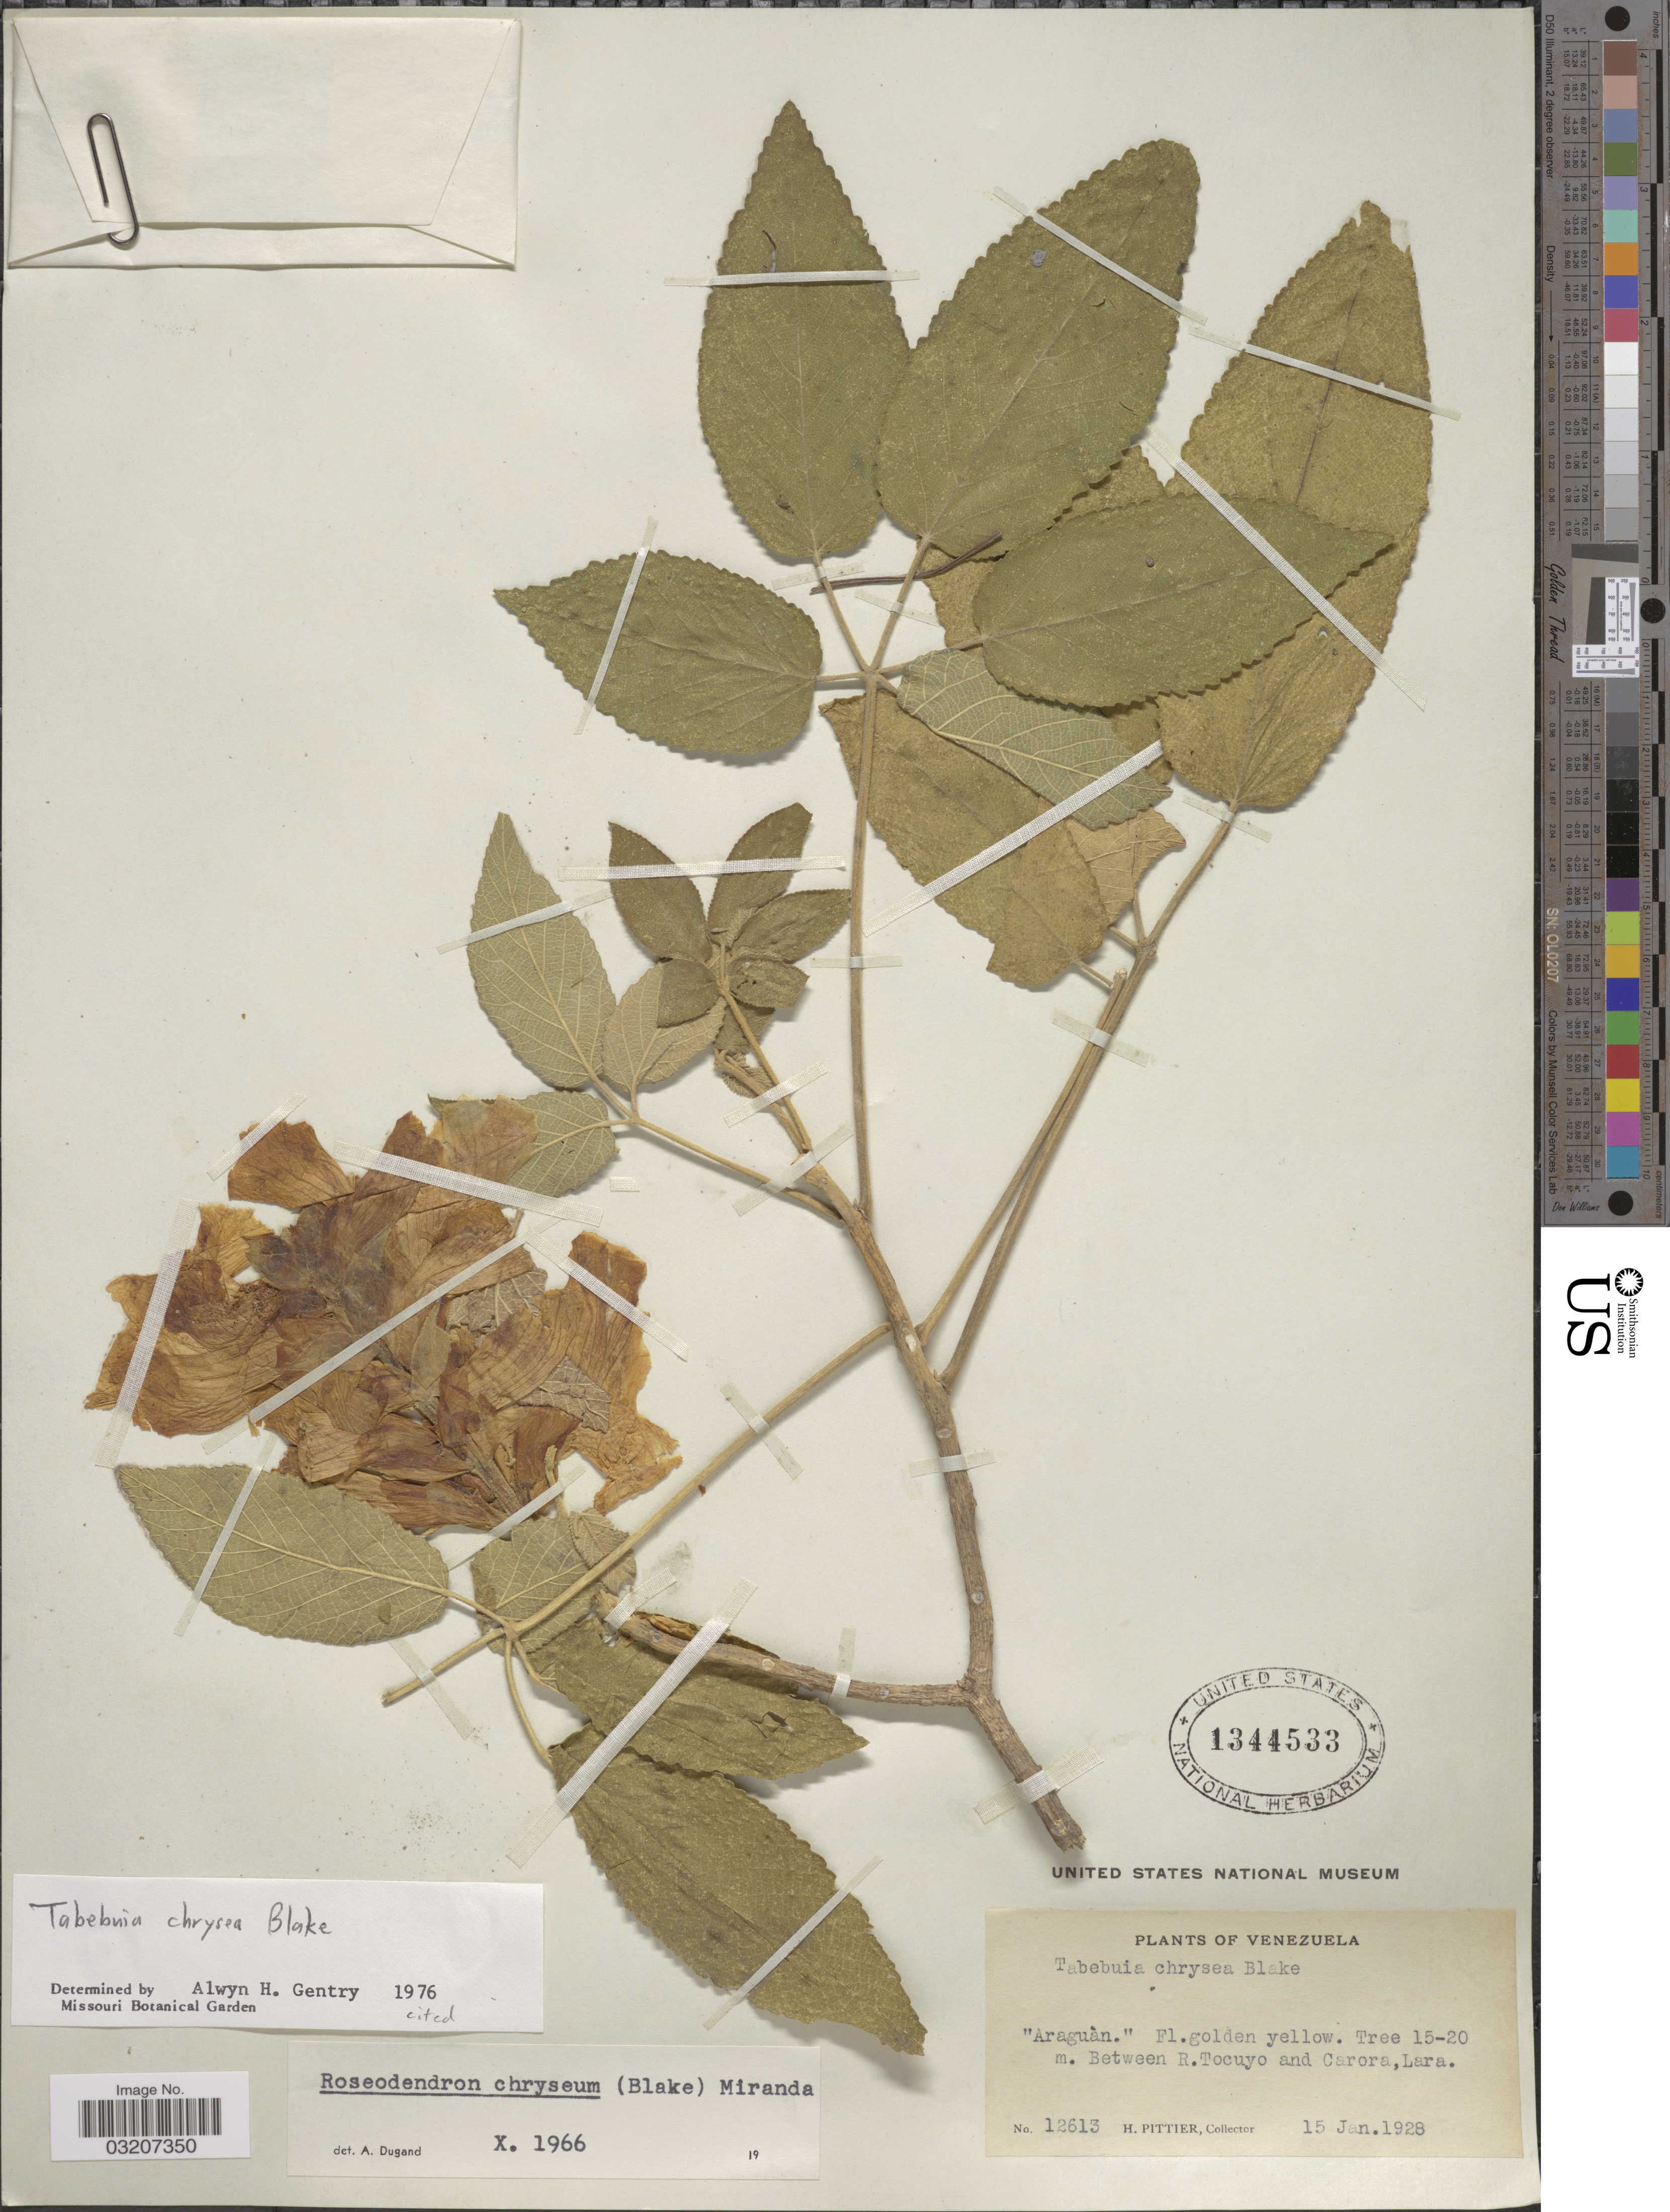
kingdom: Plantae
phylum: Tracheophyta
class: Magnoliopsida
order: Lamiales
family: Bignoniaceae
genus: Roseodendron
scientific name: Roseodendron chryseum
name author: (S.F. Blake) Miranda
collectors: H. F. Pittier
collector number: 12613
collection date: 1928-01-15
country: Venezuela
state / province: Lara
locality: Between R. Tocuyo and Carora, Lara.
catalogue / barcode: US 1344533